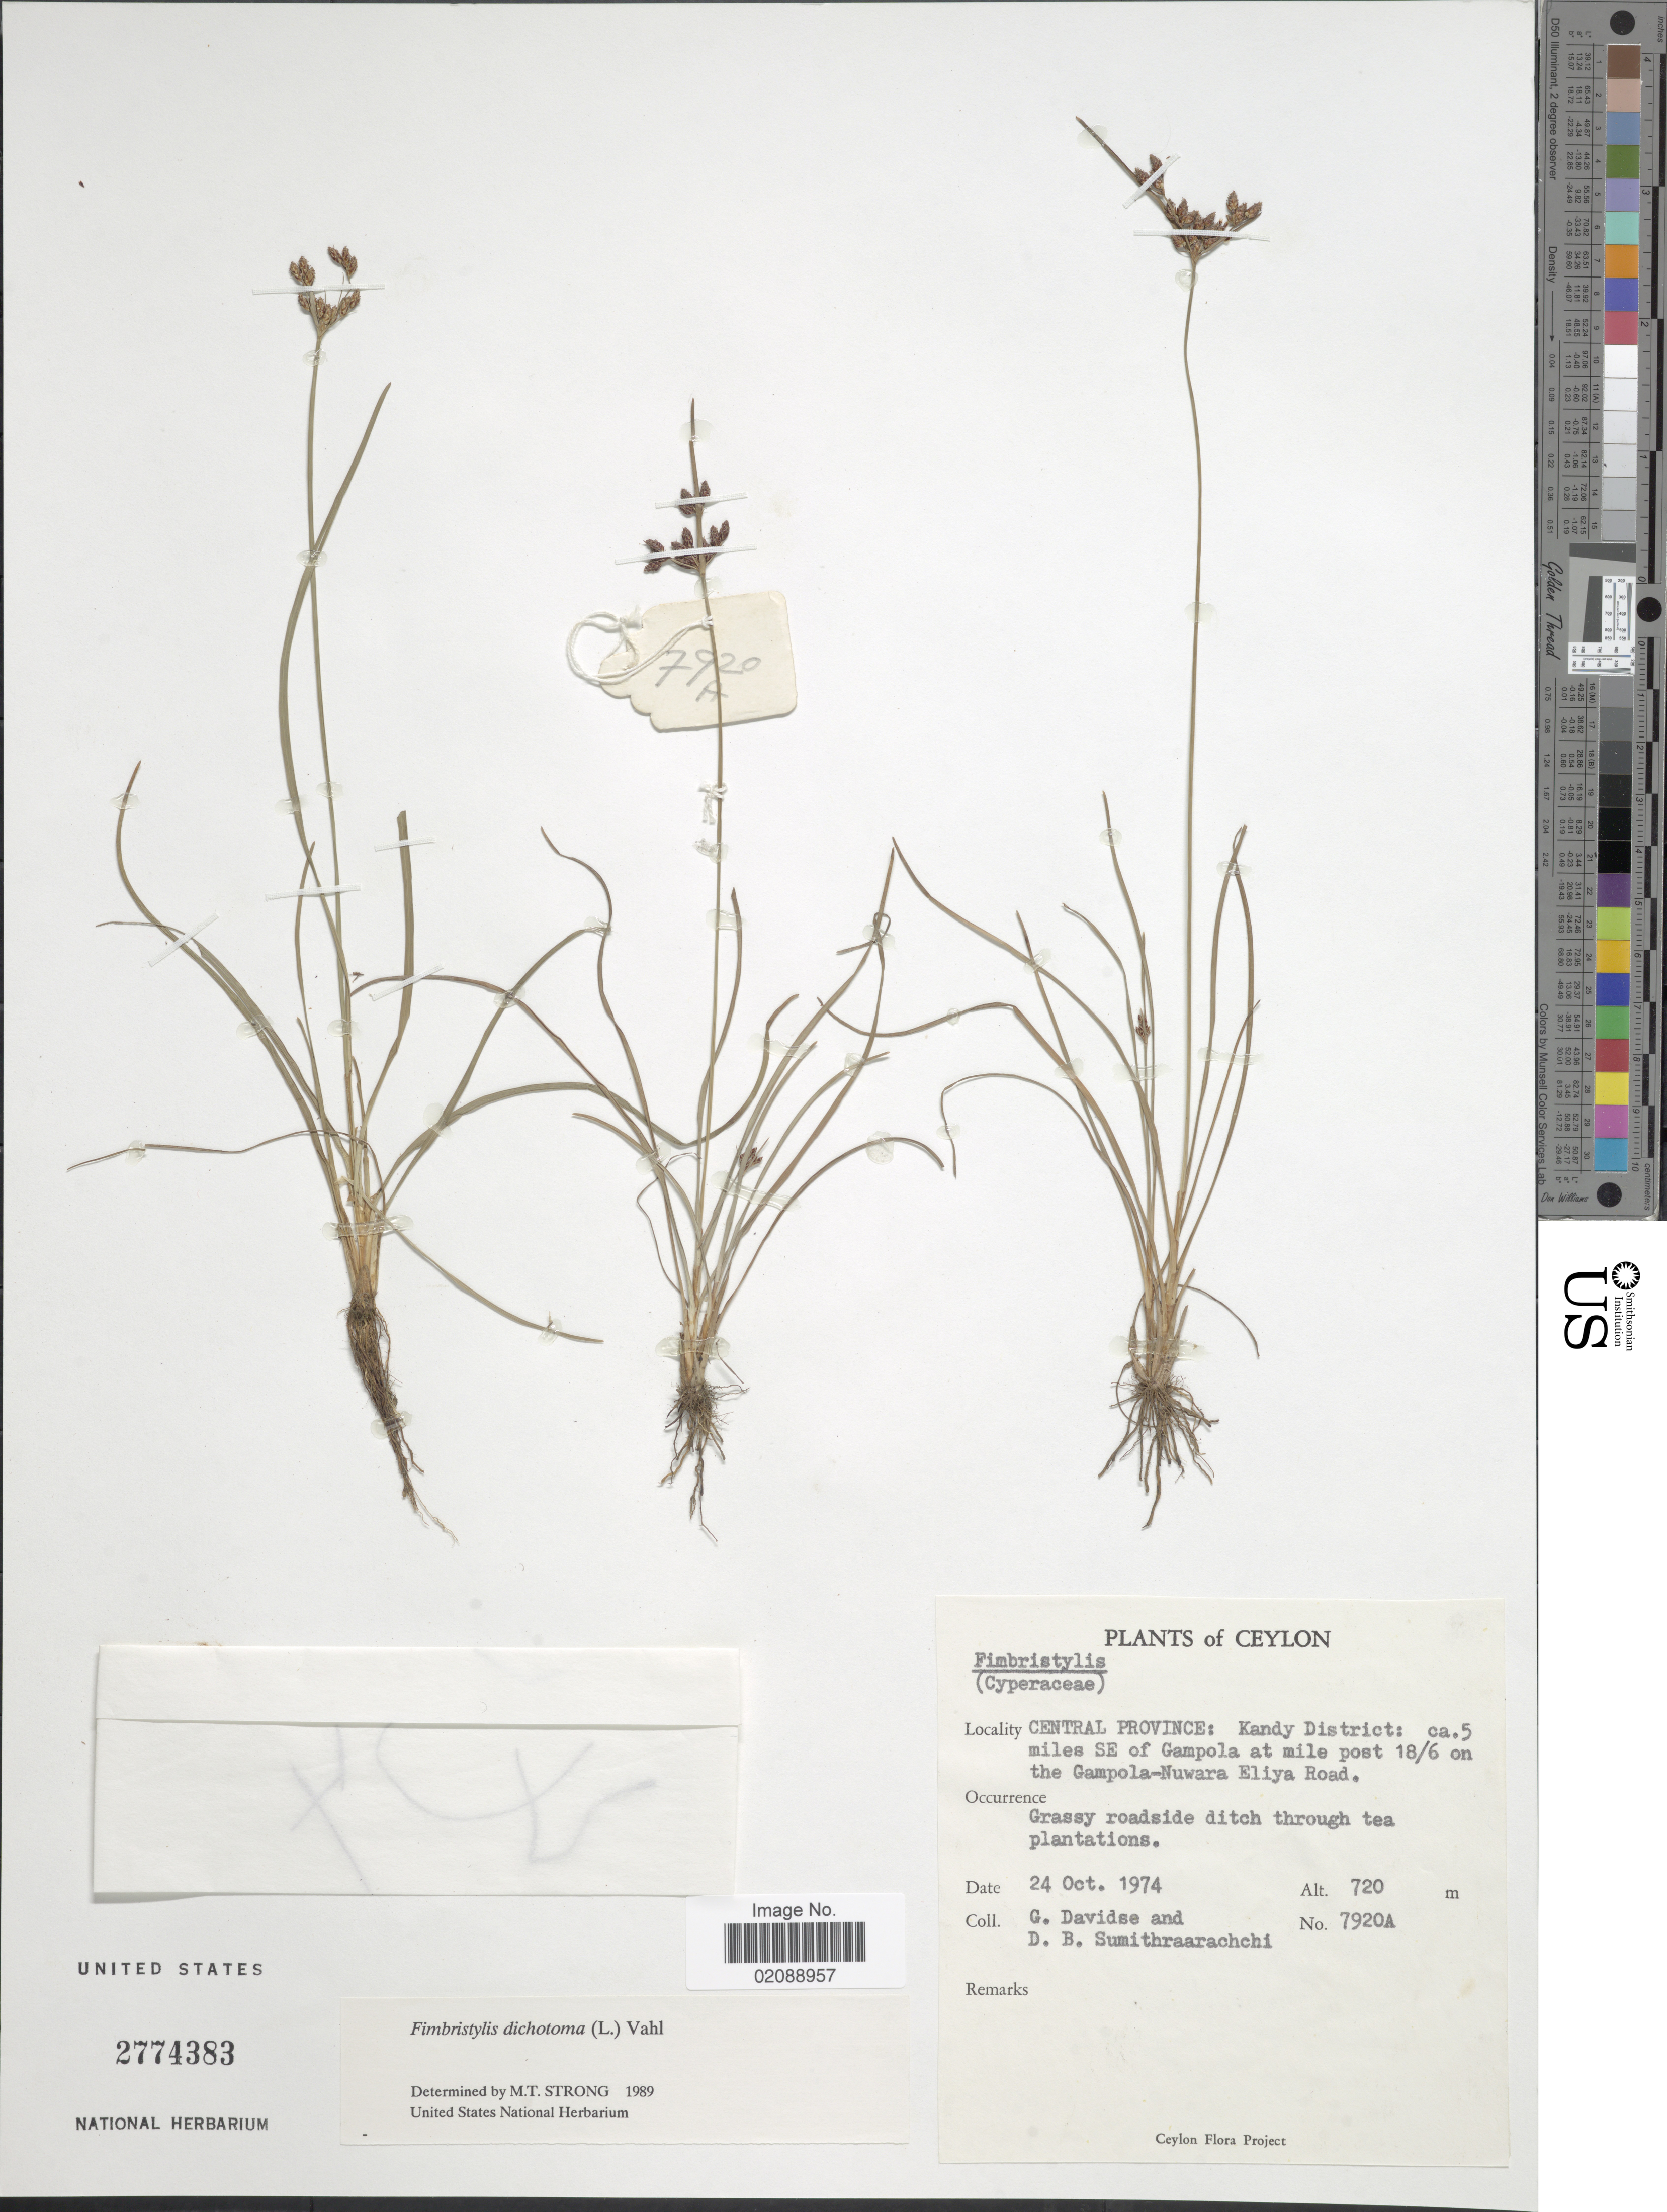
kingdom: Plantae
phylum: Tracheophyta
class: Liliopsida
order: Poales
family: Cyperaceae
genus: Fimbristylis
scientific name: Fimbristylis dichotoma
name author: (L.) Vahl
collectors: G. Davidse & D. B. Sumithraarachchi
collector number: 7920A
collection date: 1974-10-24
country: Sri Lanka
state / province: Central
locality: Kandy District: ca. 5 miles SE of Gampola at mile post 18/6 on the Gampola-Nuwara Eliya Road, grassy roadside ditch through tea plantations.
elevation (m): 720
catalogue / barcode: US 2774383